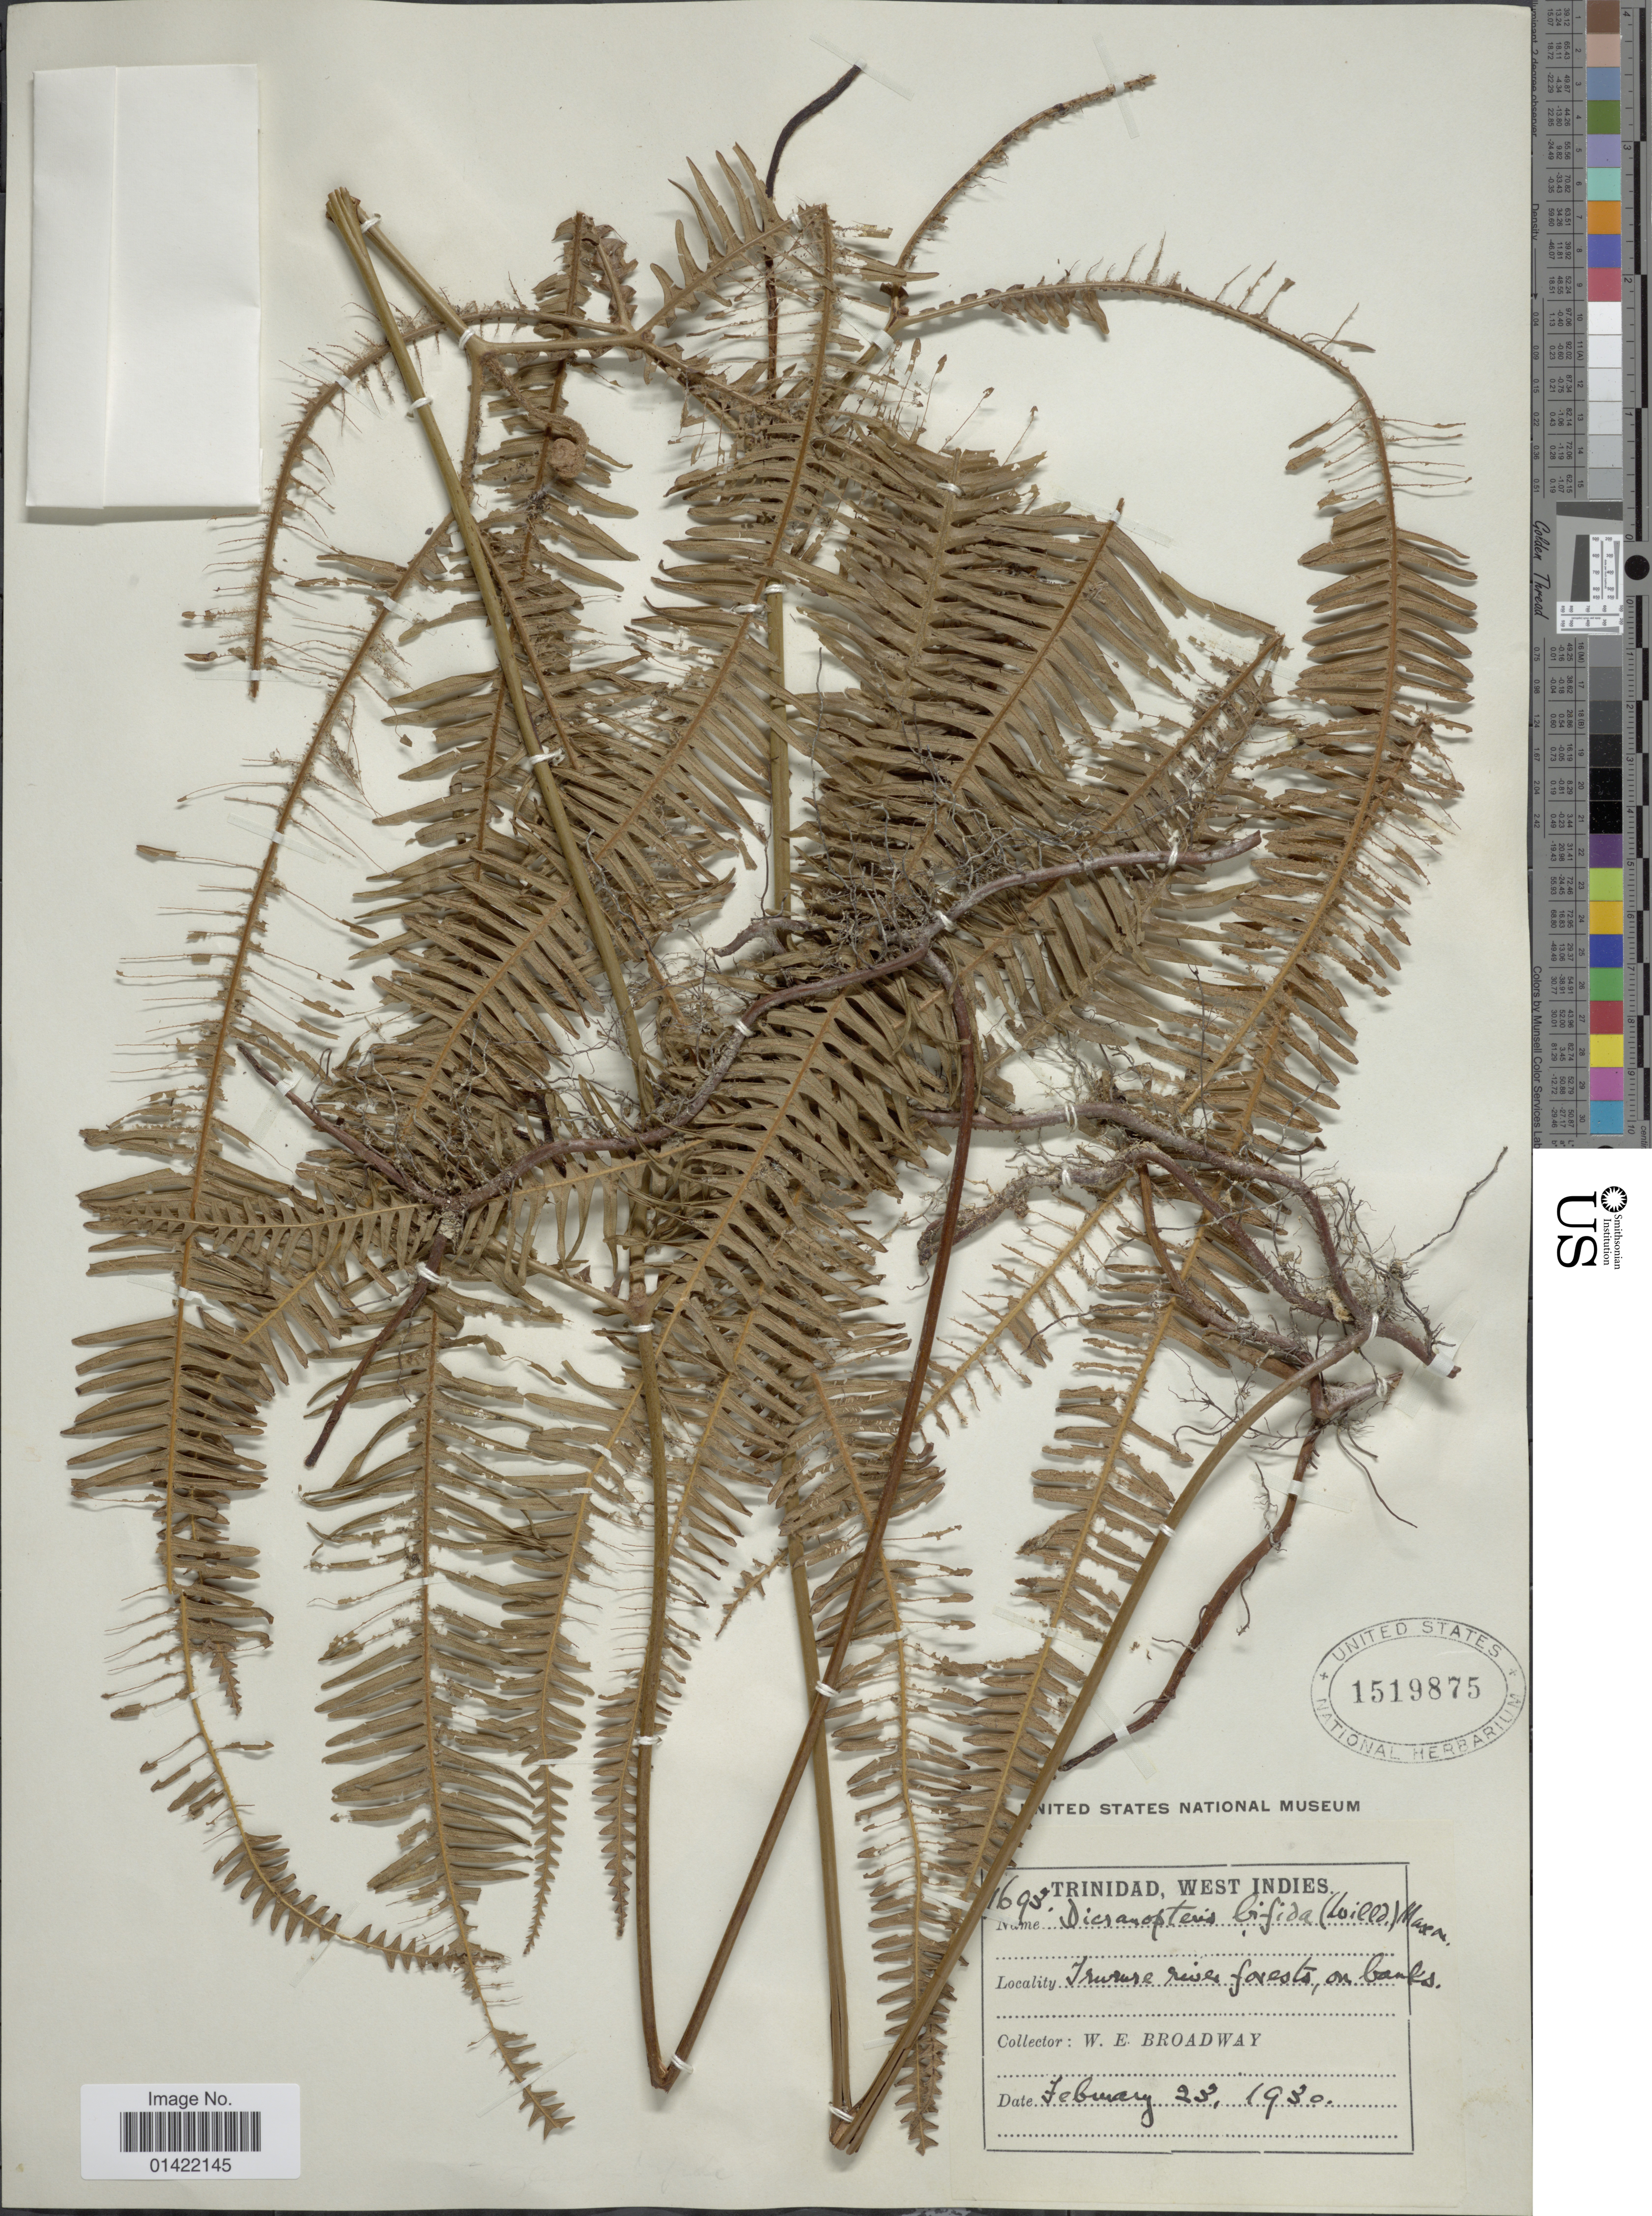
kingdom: Plantae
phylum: Tracheophyta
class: Polypodiopsida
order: Gleicheniales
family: Gleicheniaceae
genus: Sticherus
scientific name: Sticherus bifidus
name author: (Willd.) Ching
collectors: W. E. Broadway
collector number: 1693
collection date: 1930-02-23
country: Trinidad and Tobago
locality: Trinidad, West Indies.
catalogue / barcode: US 1519875